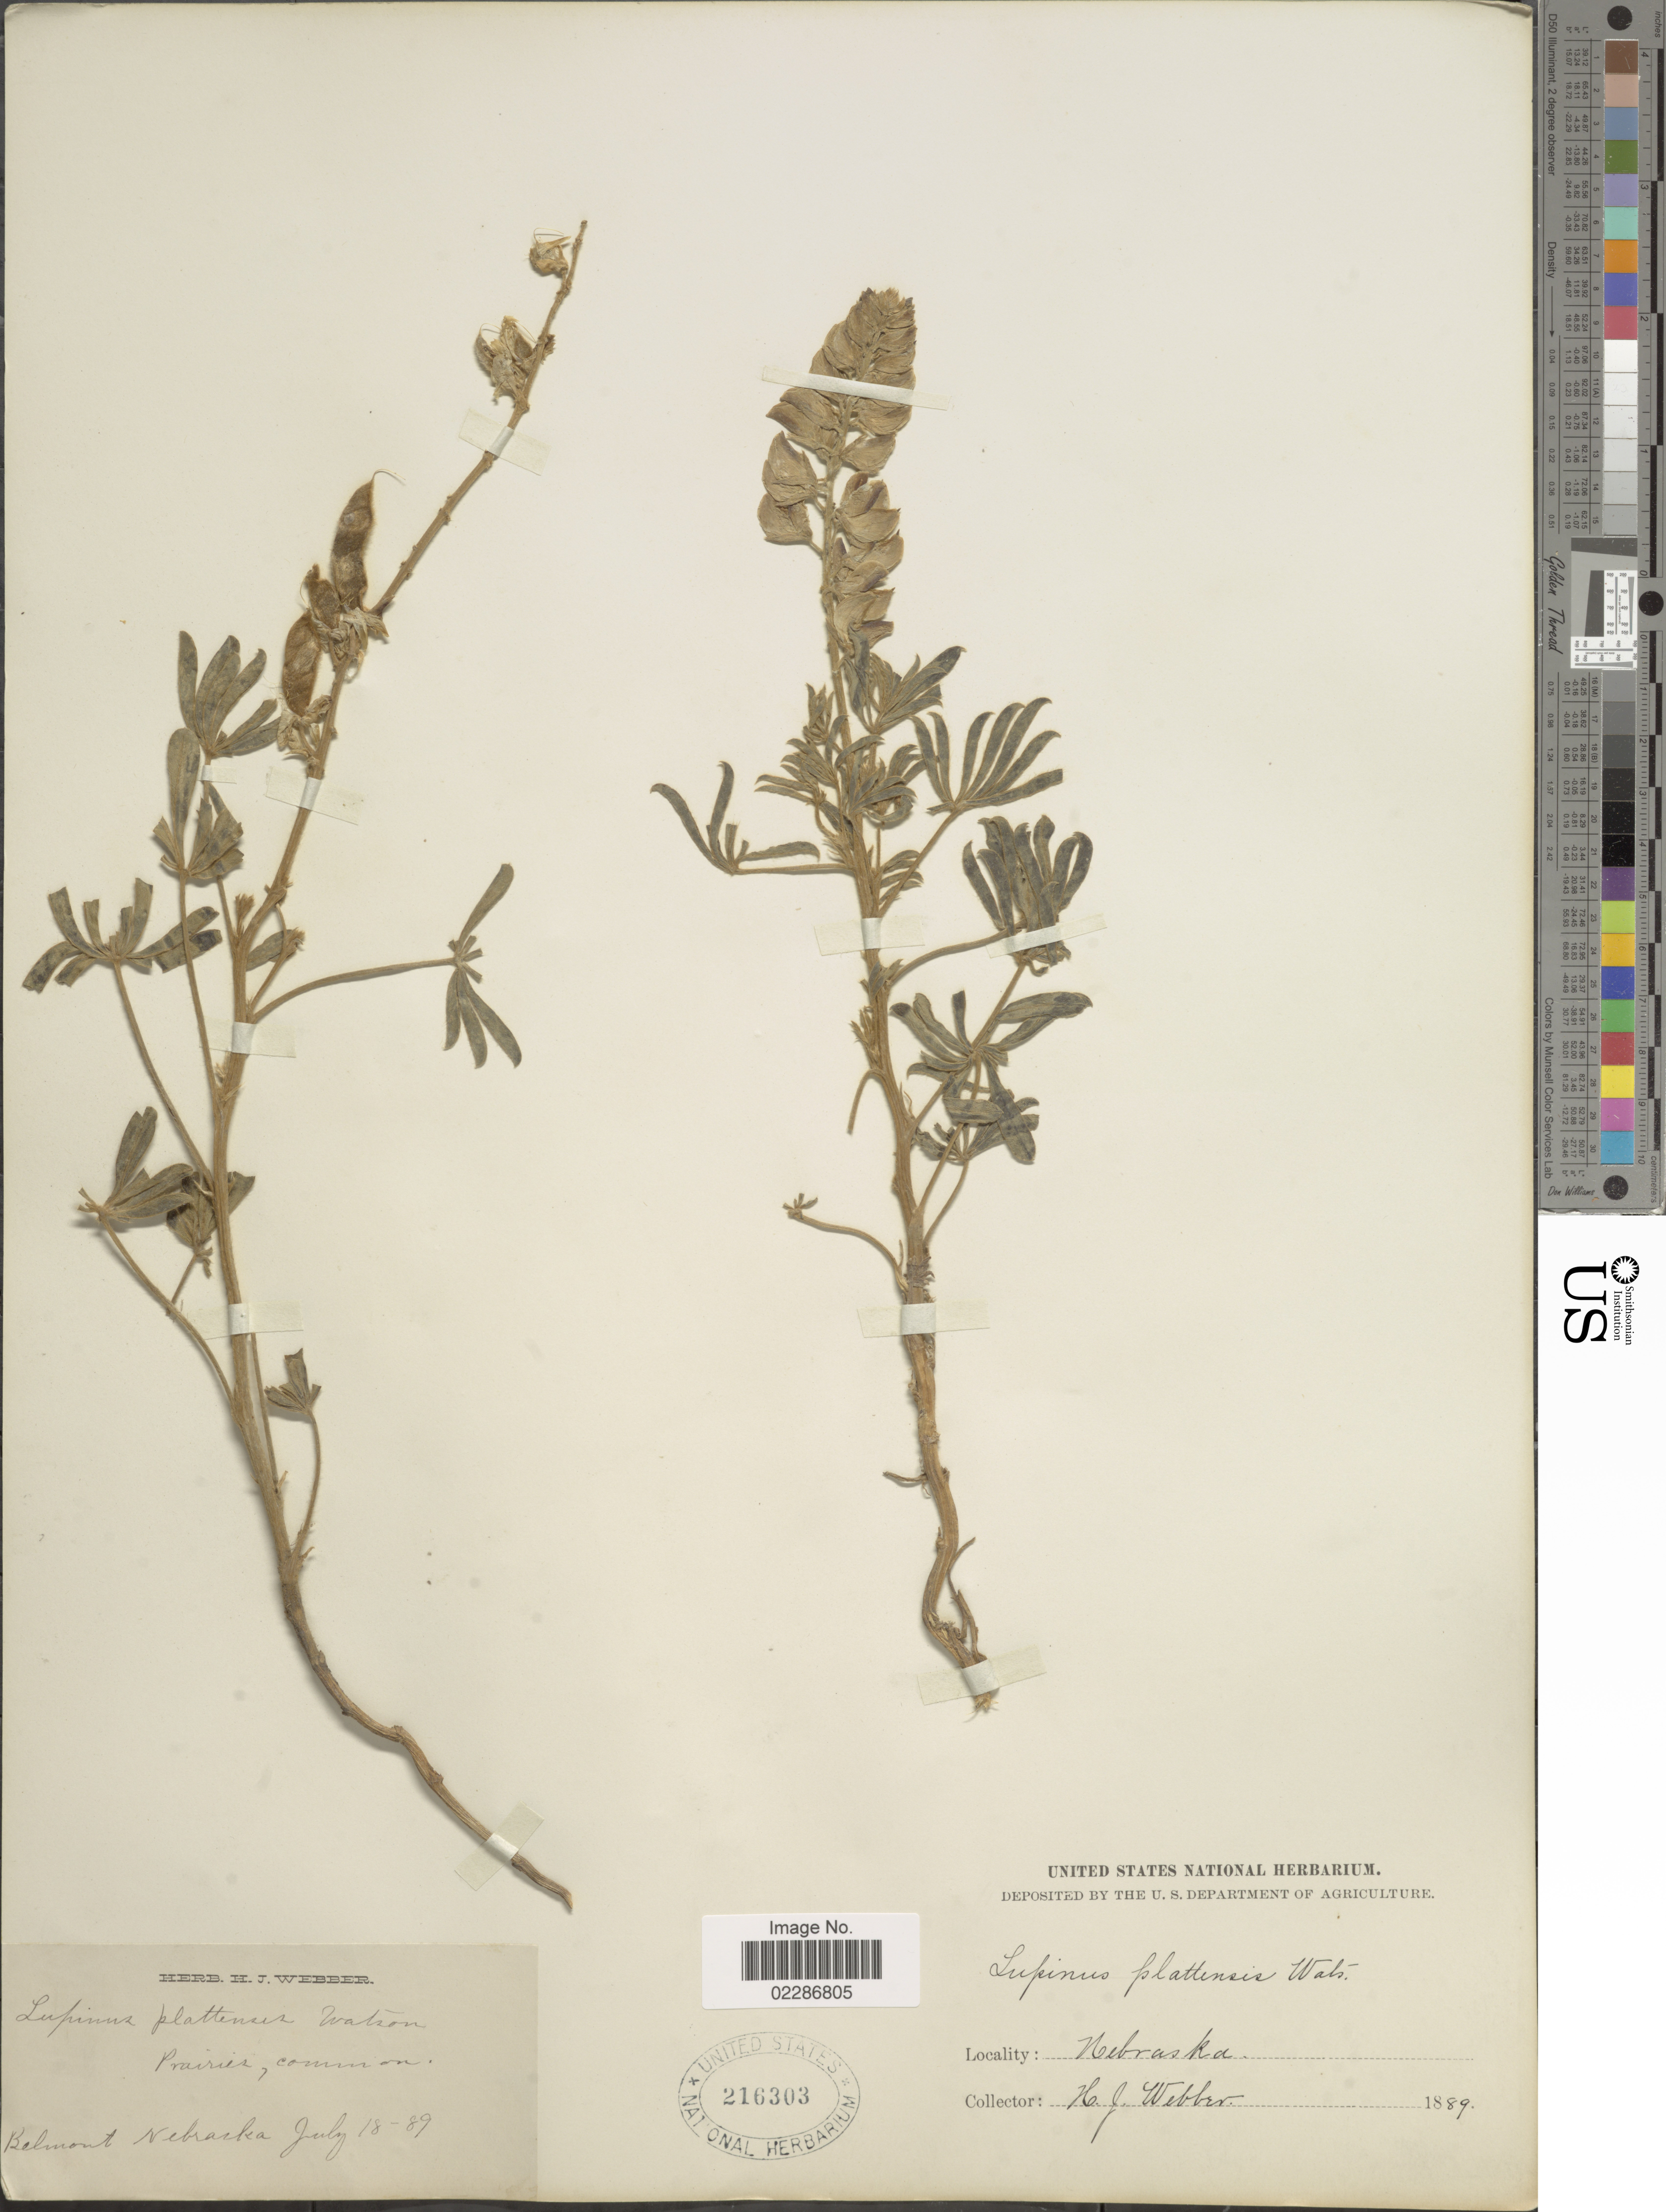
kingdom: Plantae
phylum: Tracheophyta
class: Magnoliopsida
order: Fabales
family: Fabaceae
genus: Lupinus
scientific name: Lupinus plattensis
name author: S. Watson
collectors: H. Webber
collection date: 1889-07-18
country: United States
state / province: Nebraska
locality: Prairies, common, Belmont Nebraska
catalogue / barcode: US 216303